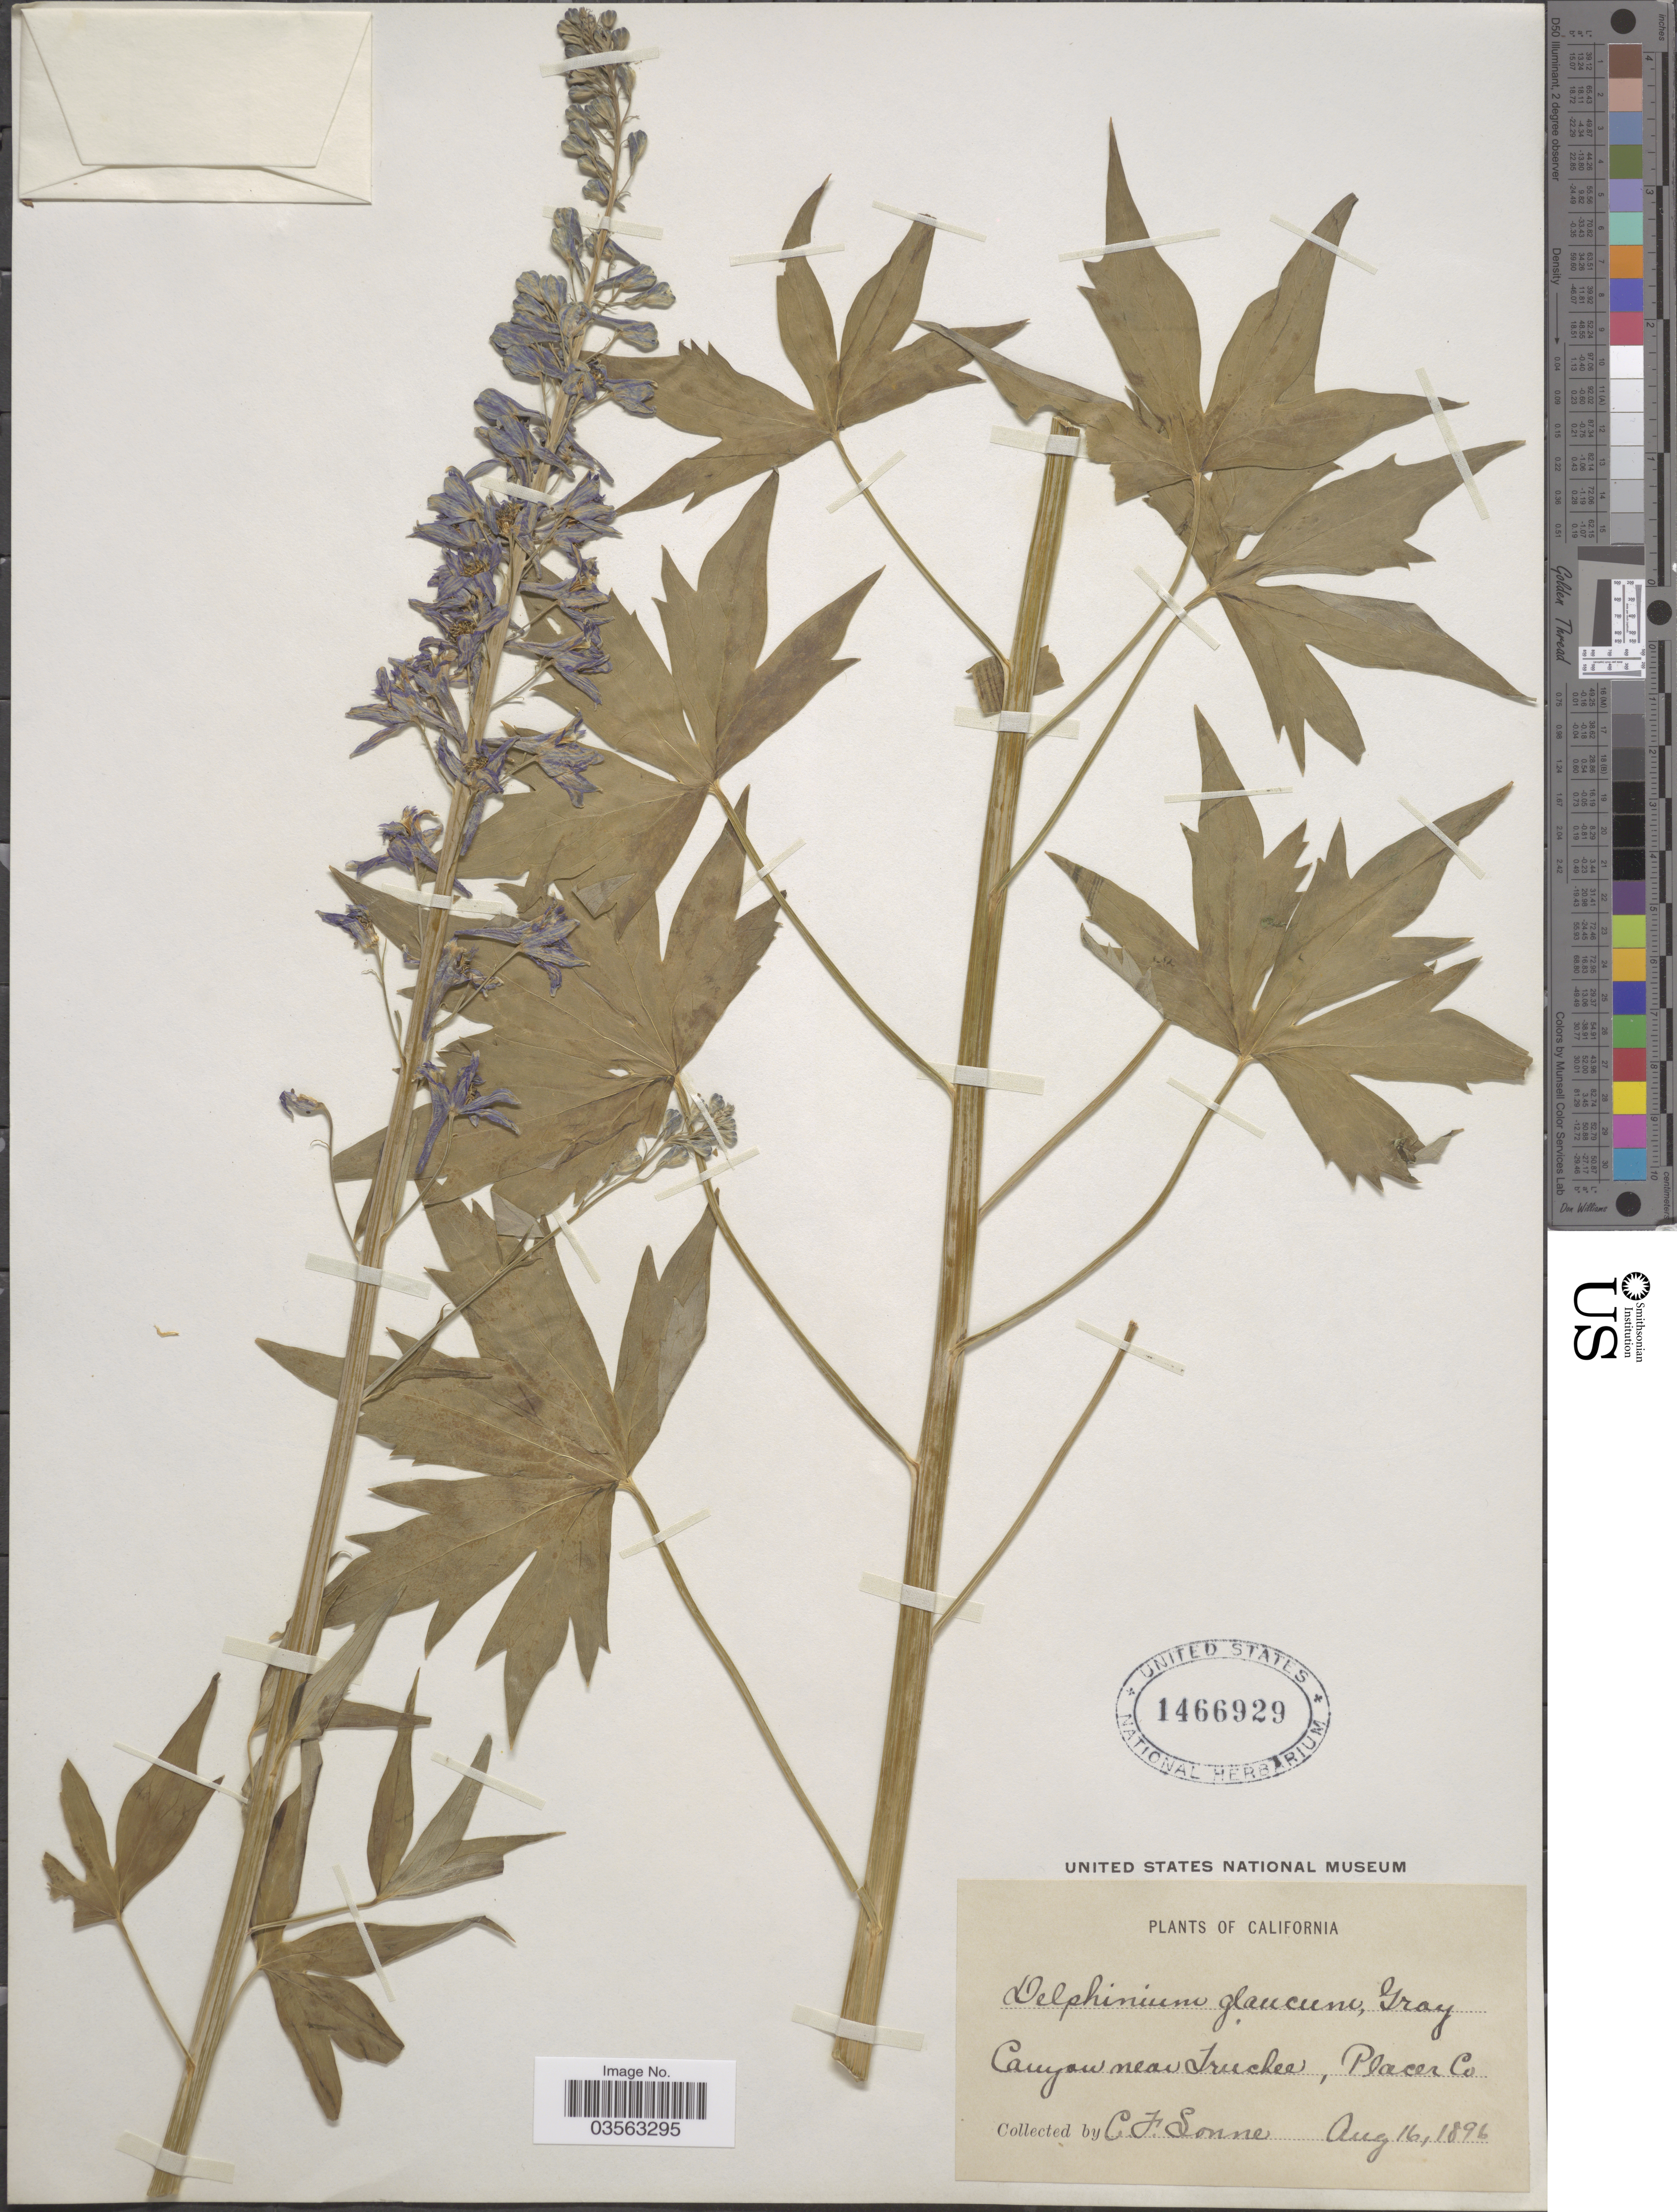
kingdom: Plantae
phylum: Tracheophyta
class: Magnoliopsida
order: Ranunculales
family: Ranunculaceae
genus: Delphinium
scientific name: Delphinium glaucum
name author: S. Watson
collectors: C. Sonne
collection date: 1896-08-16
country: United States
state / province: California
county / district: Placer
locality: Canyon near Truckee, Placer Co.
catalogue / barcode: US 1466929